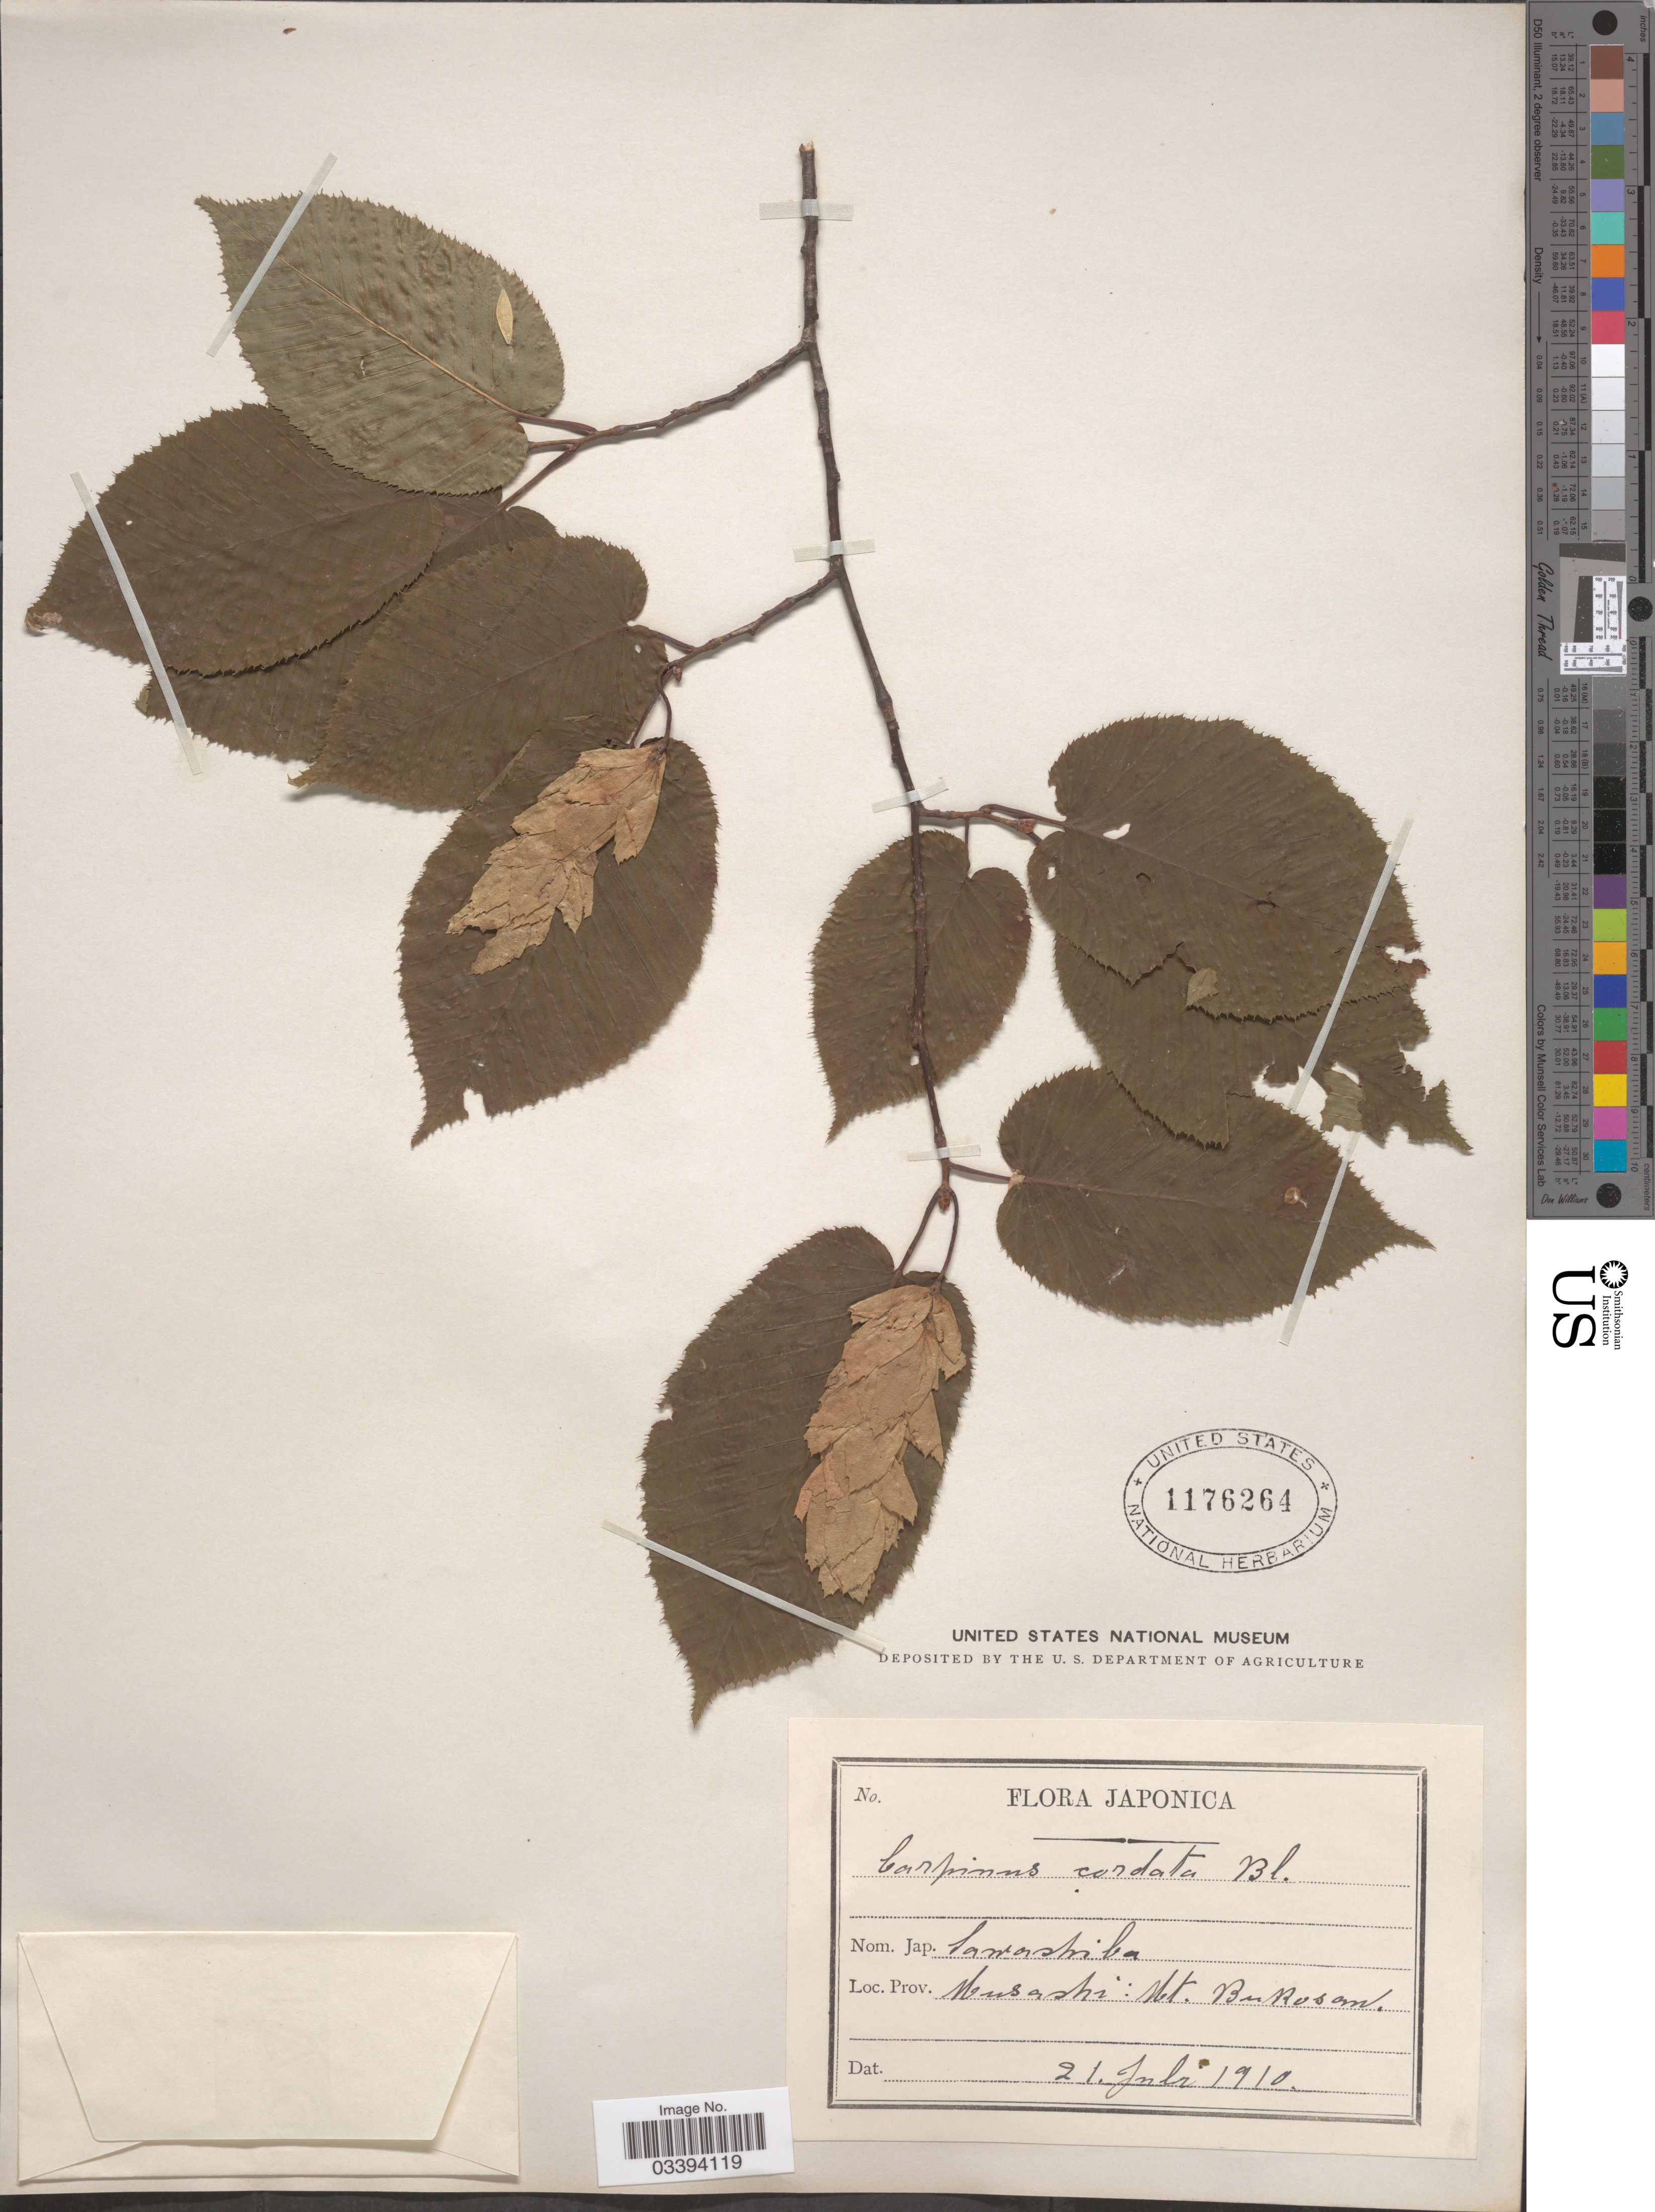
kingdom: Plantae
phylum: Tracheophyta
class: Magnoliopsida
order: Fagales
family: Betulaceae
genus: Carpinus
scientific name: Carpinus cordata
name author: Blume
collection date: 1910-07-21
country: Japan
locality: Musashi: Mt. Bukosan.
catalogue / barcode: US 1176264